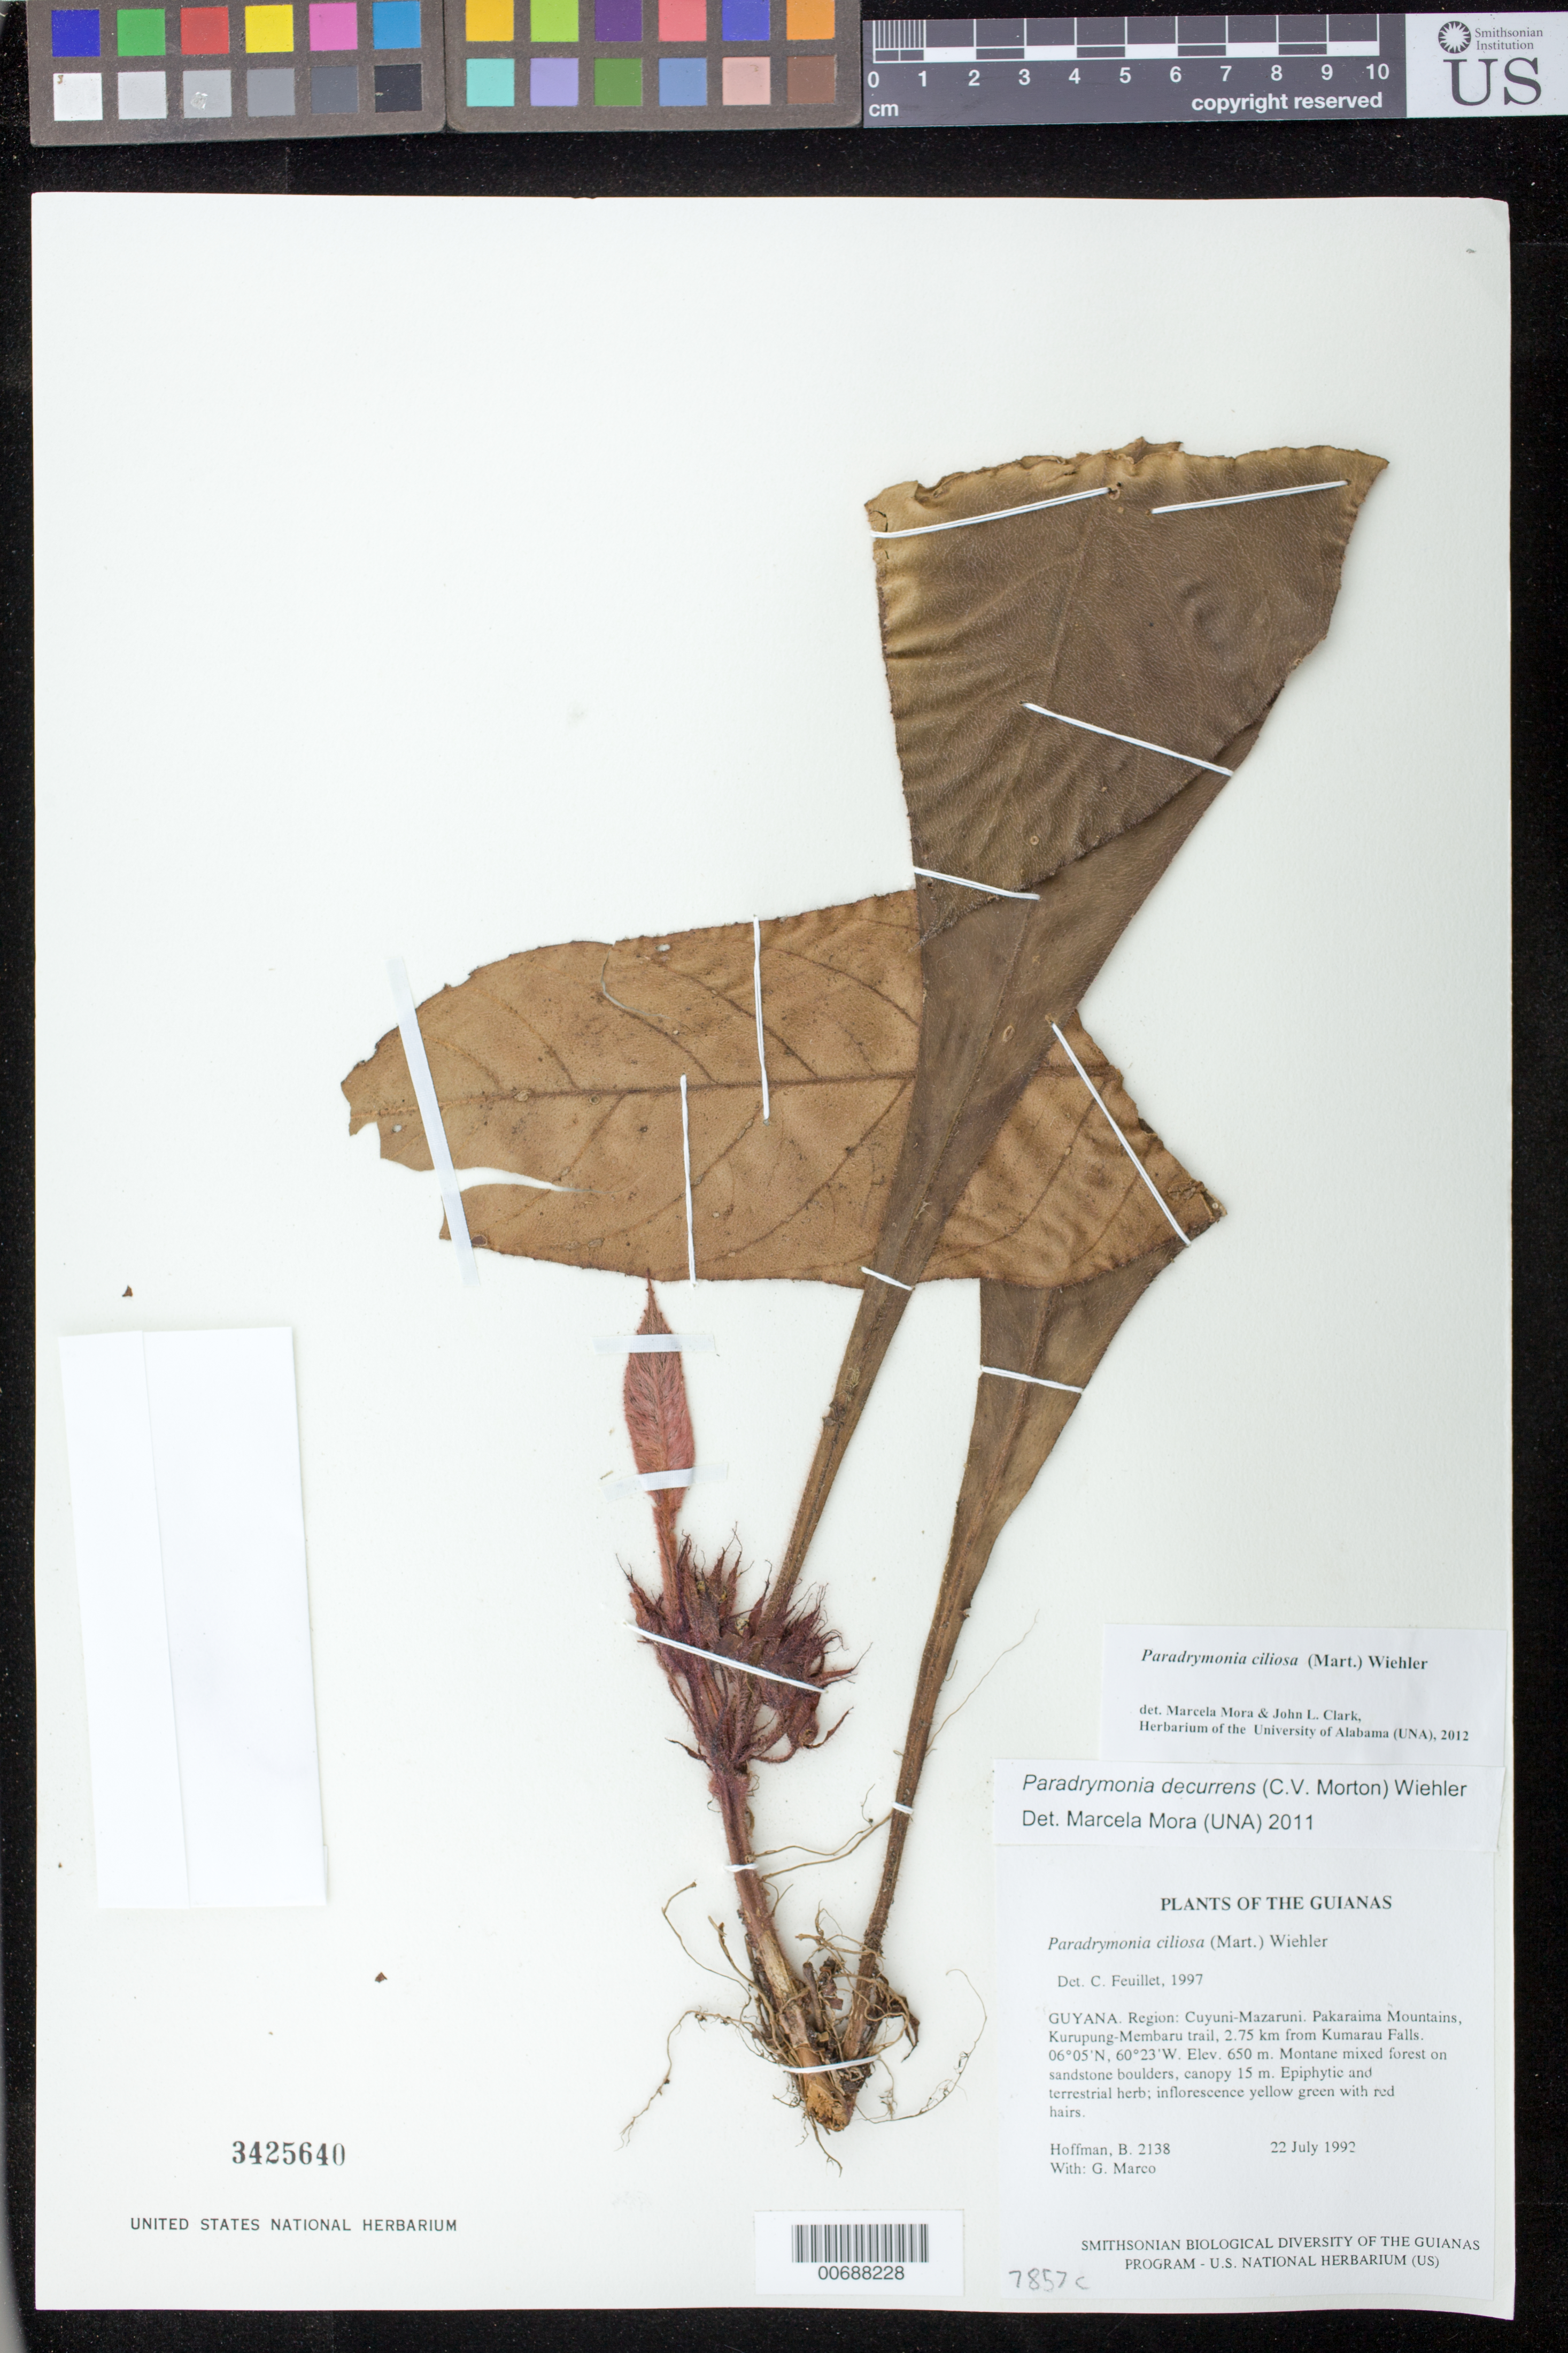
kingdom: Plantae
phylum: Tracheophyta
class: Magnoliopsida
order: Lamiales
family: Gesneriaceae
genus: Paradrymonia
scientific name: Paradrymonia ciliosa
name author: (Mart.) Wiehler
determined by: Mora, M. M.; Clark, J. L.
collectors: B. Hoffman & G. Marco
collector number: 2138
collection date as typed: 22 Jul 1992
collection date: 1992-07-22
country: Guyana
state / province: Cuyuni-Mazaruni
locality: Pakaraima Mountains, Kurupung-Membaru trail, 2.75 km from Kumarau Falls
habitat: Montane mixed forest on sandstone boulders, canopy 15 m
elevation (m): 650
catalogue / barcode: US 3425640